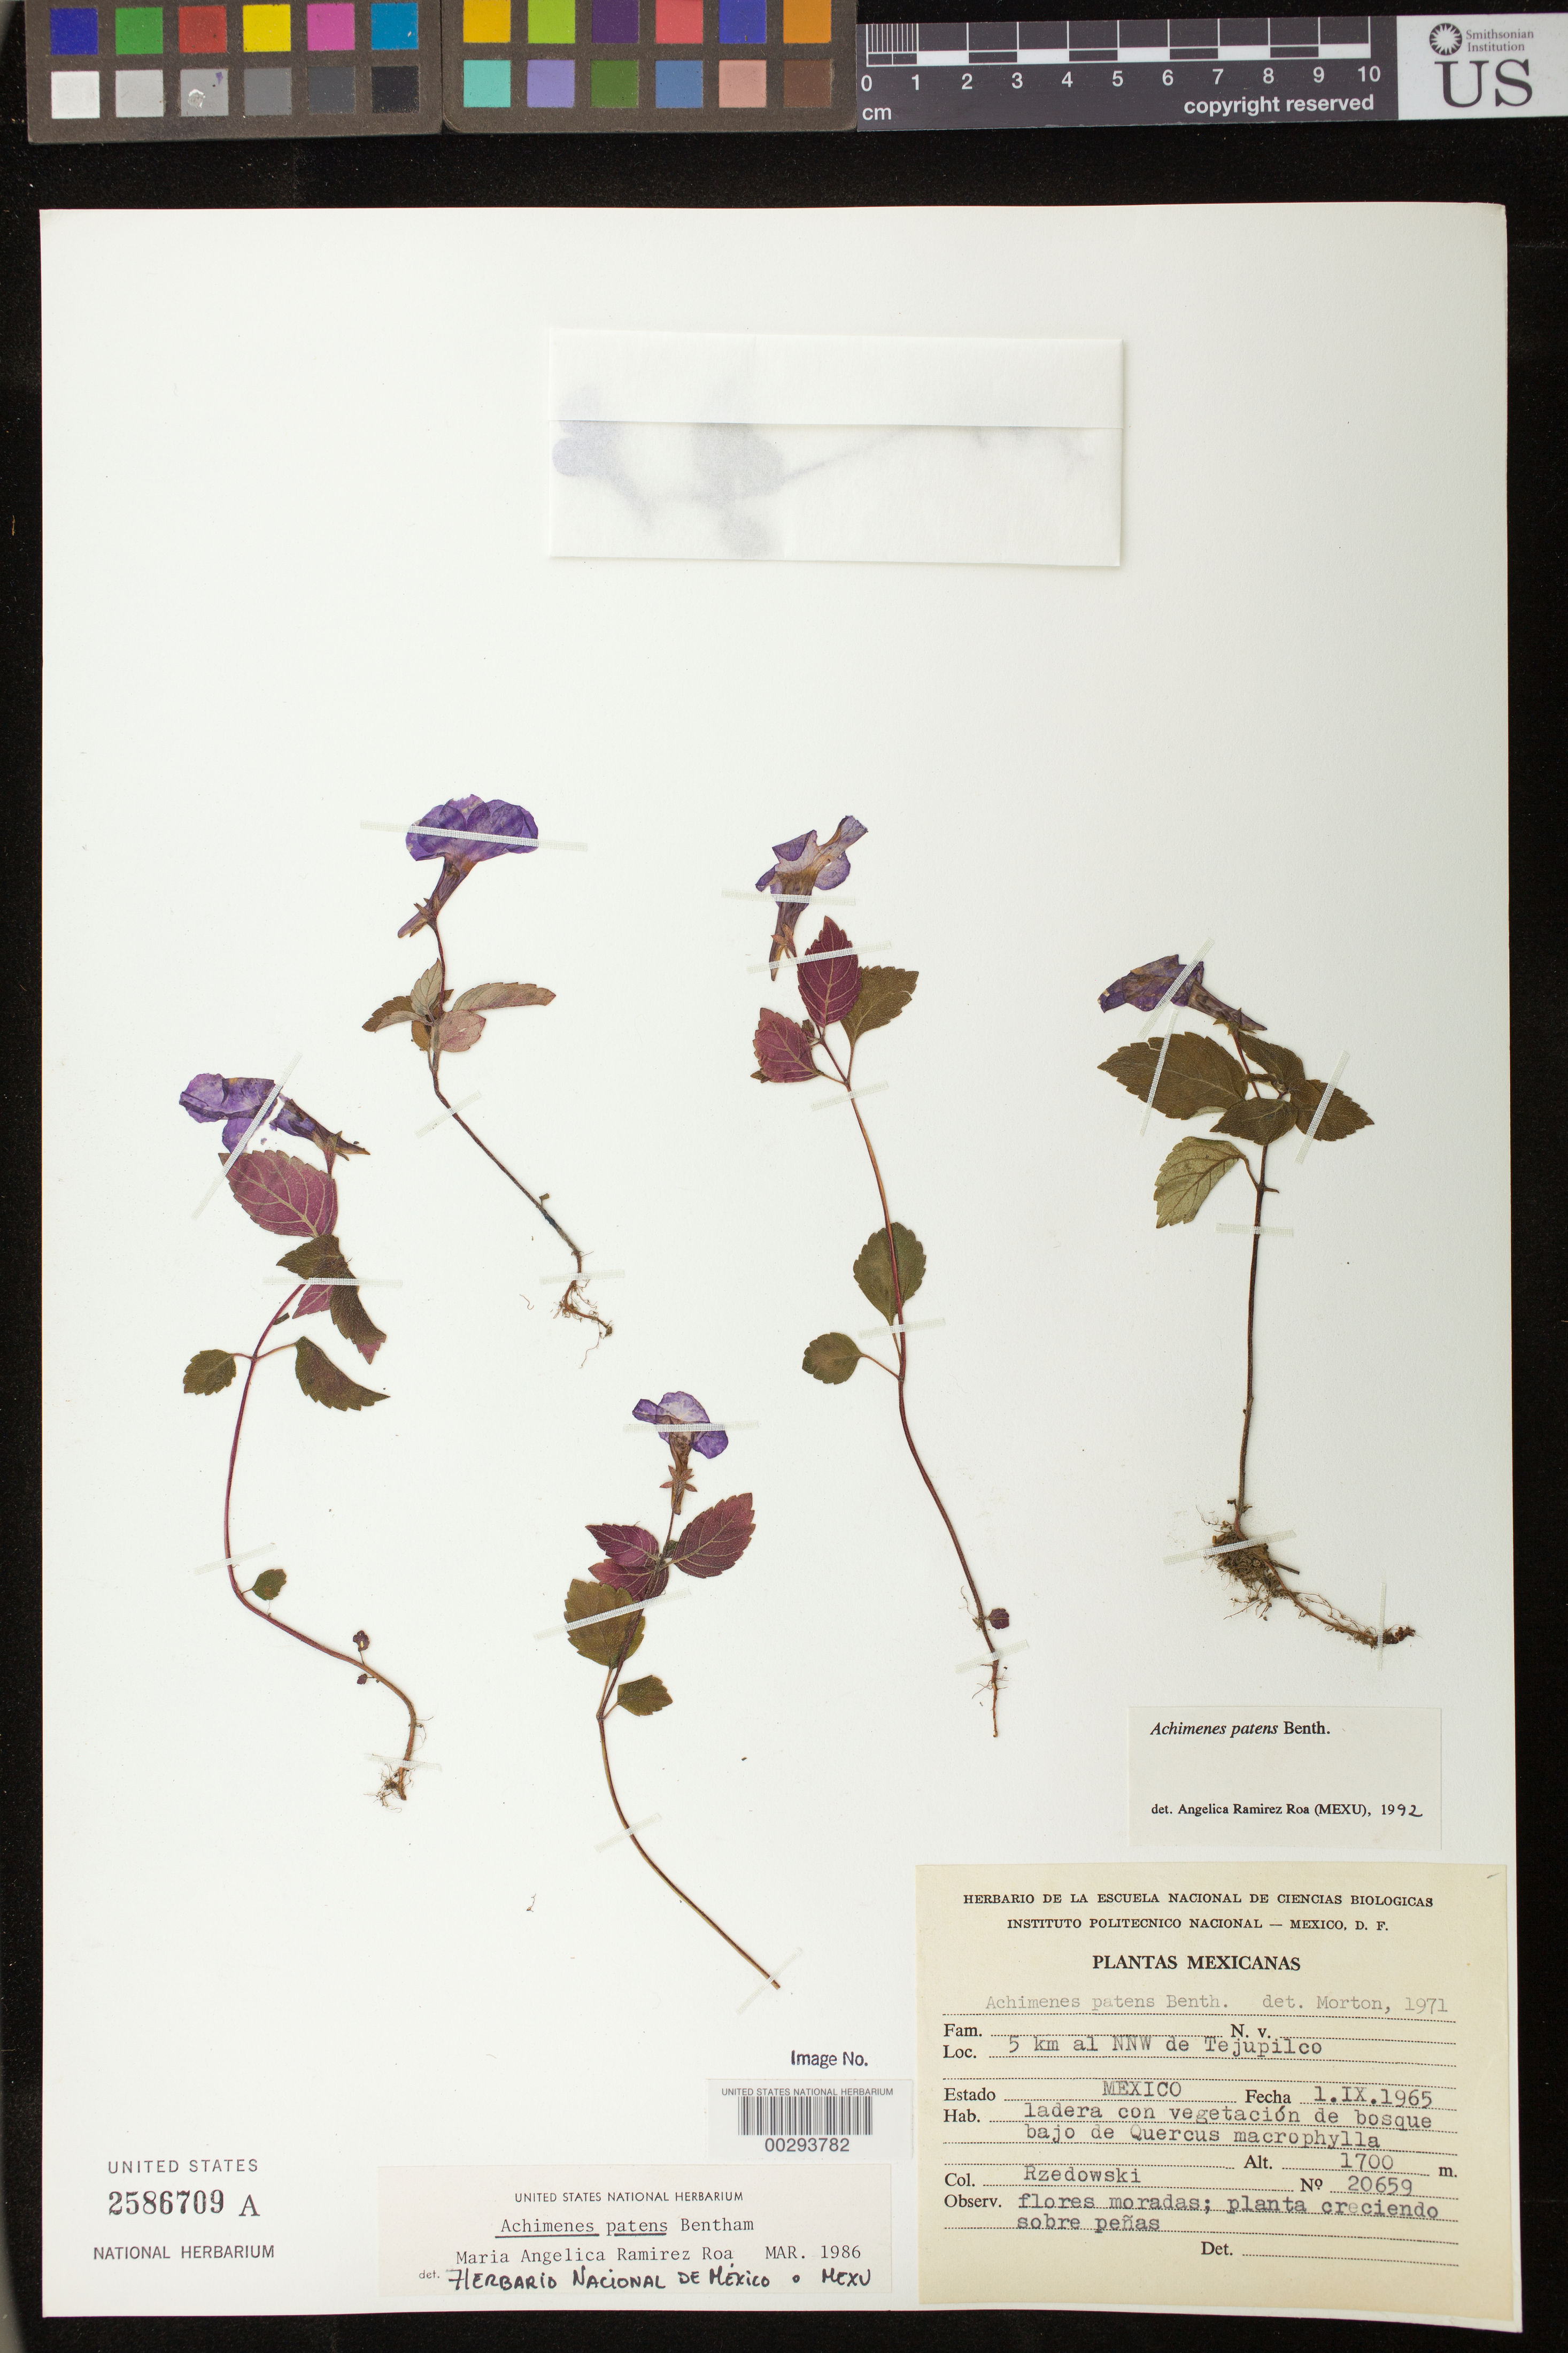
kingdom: Plantae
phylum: Tracheophyta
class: Magnoliopsida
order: Lamiales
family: Gesneriaceae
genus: Achimenes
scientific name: Achimenes patens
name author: Benth.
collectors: J. Rzedowski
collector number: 20659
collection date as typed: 01 Sep 1965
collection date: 1965-09-01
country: Mexico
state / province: México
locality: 5 km NNW of Tejupilco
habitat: Forest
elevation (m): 1700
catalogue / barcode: US 2586709A